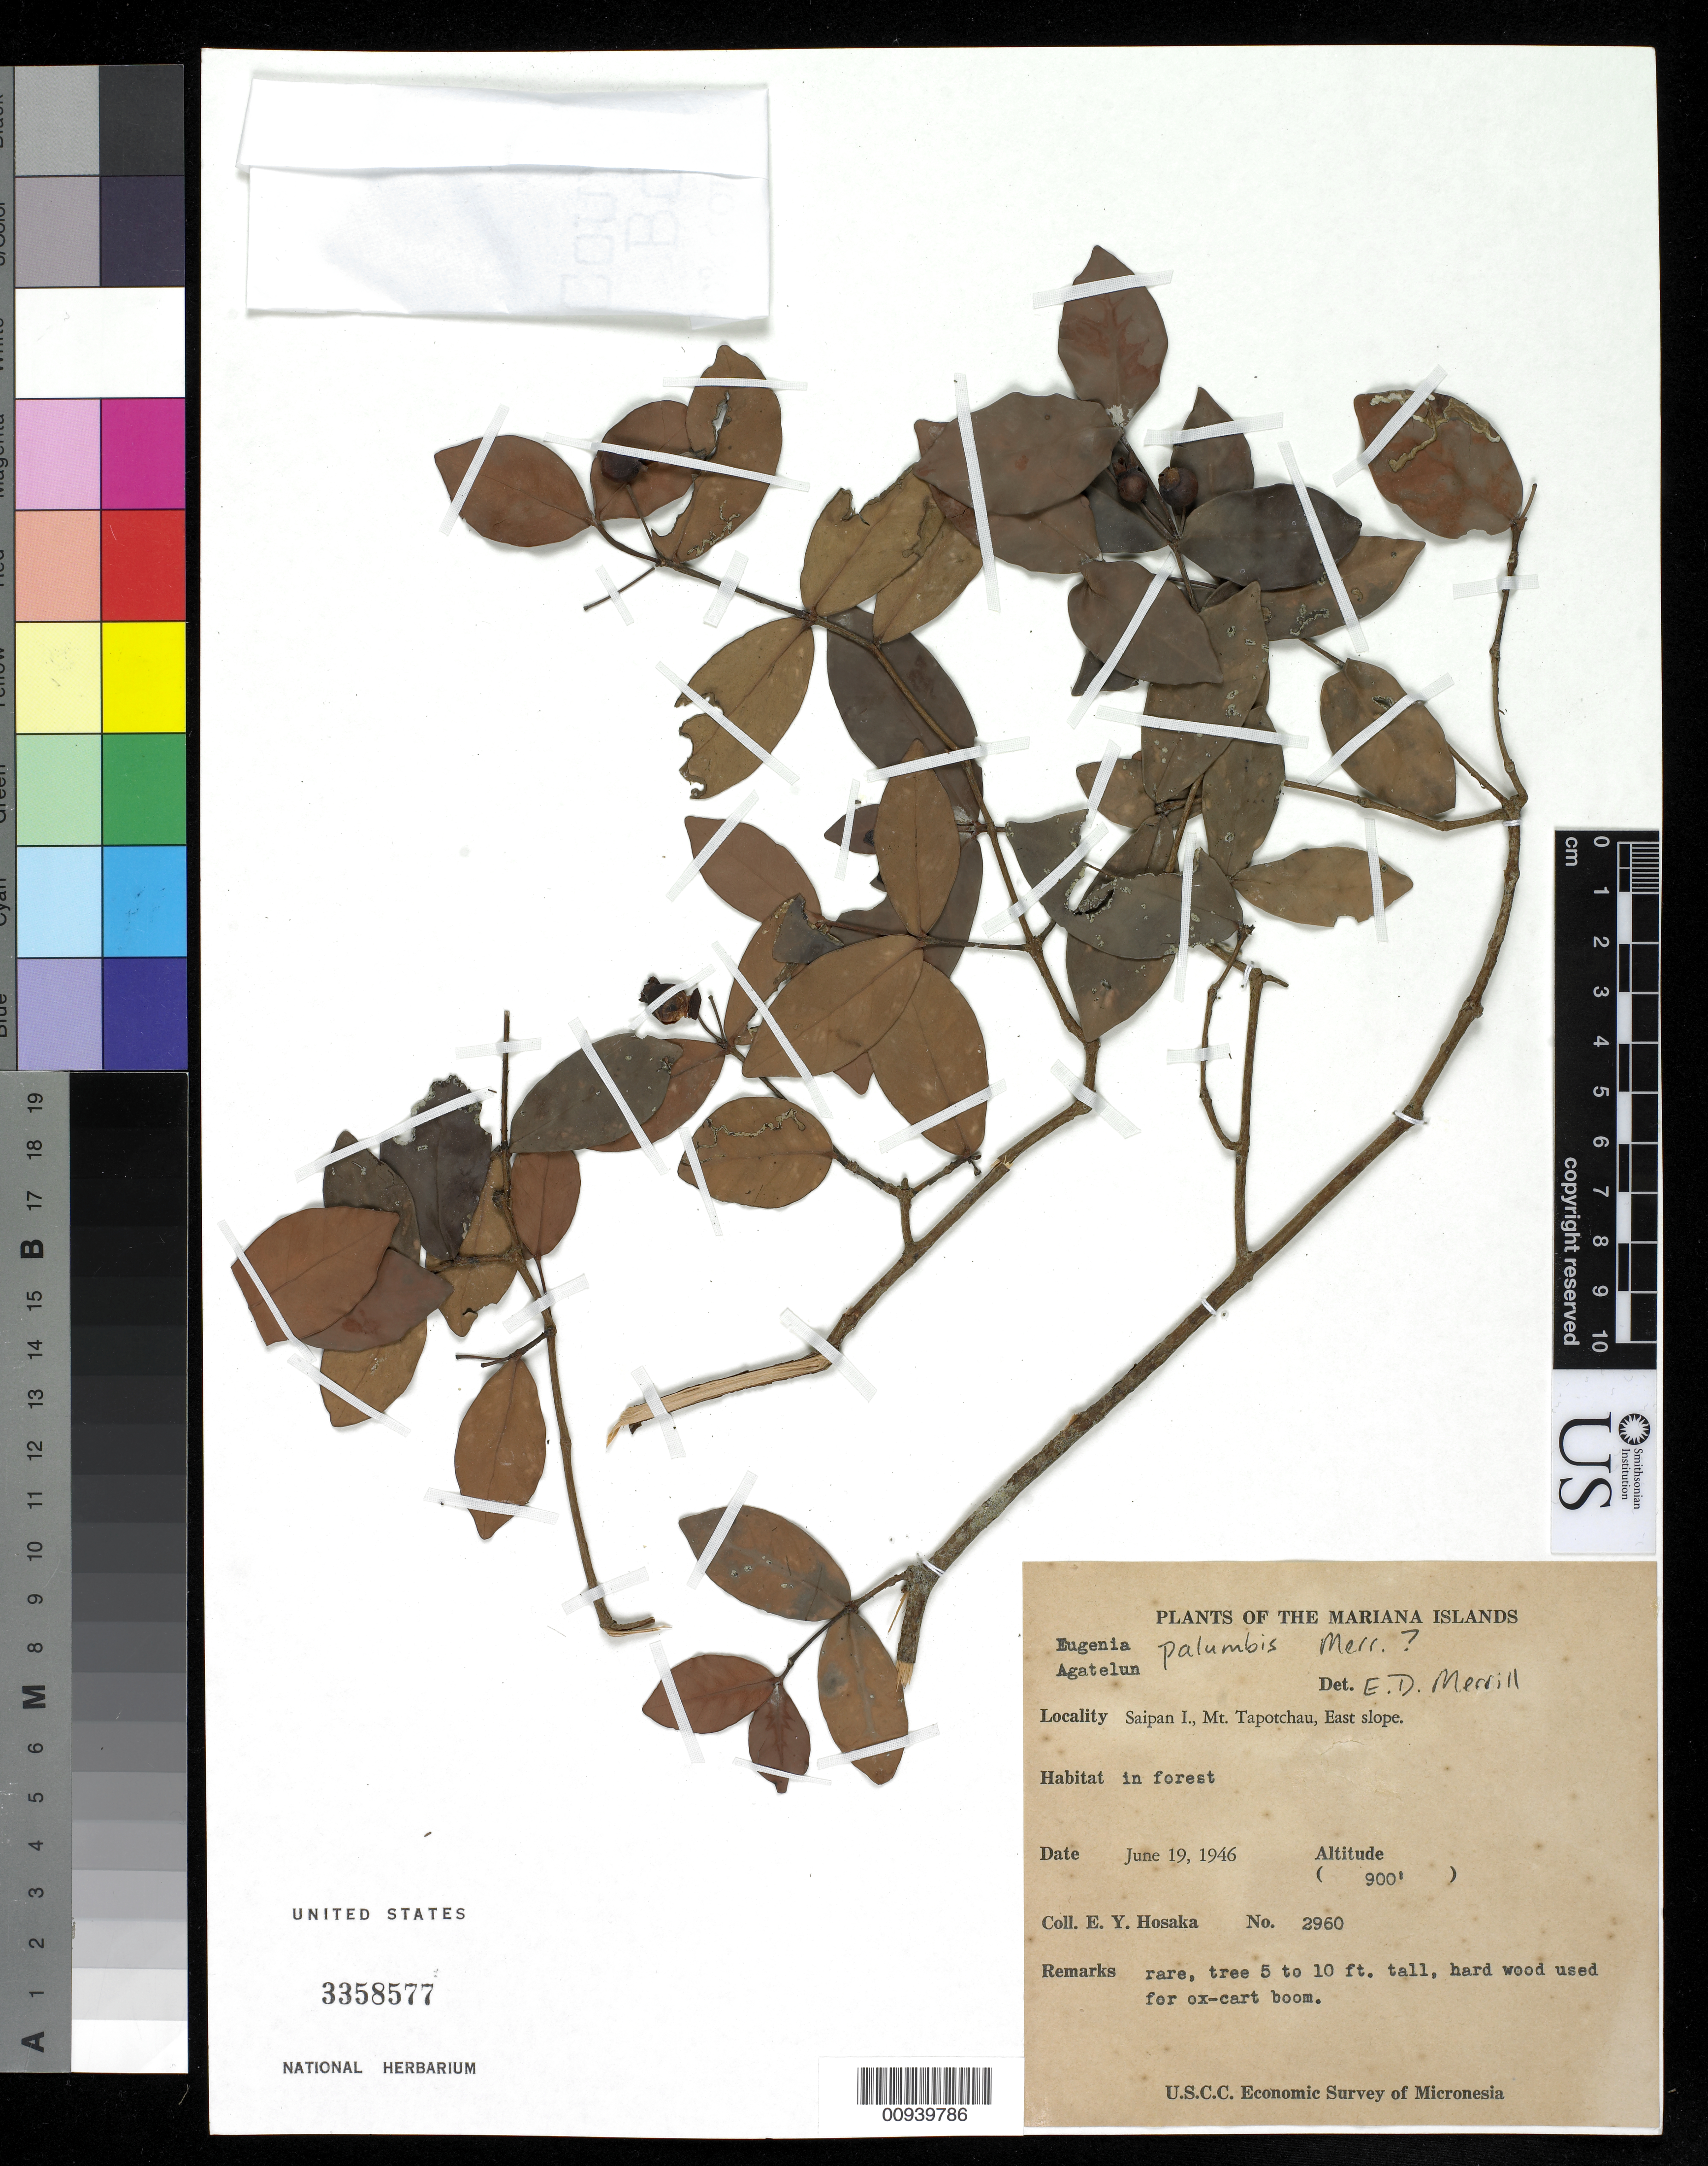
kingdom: Plantae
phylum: Tracheophyta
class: Magnoliopsida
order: Myrtales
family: Myrtaceae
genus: Eugenia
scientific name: Eugenia palumbis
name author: Merr.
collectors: E. Y. Hosaka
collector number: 2960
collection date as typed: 19 Jun 1946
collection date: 1946-06-19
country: Northern Mariana Islands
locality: Mt. Tapotchau, East slope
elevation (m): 274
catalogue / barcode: US 3358577